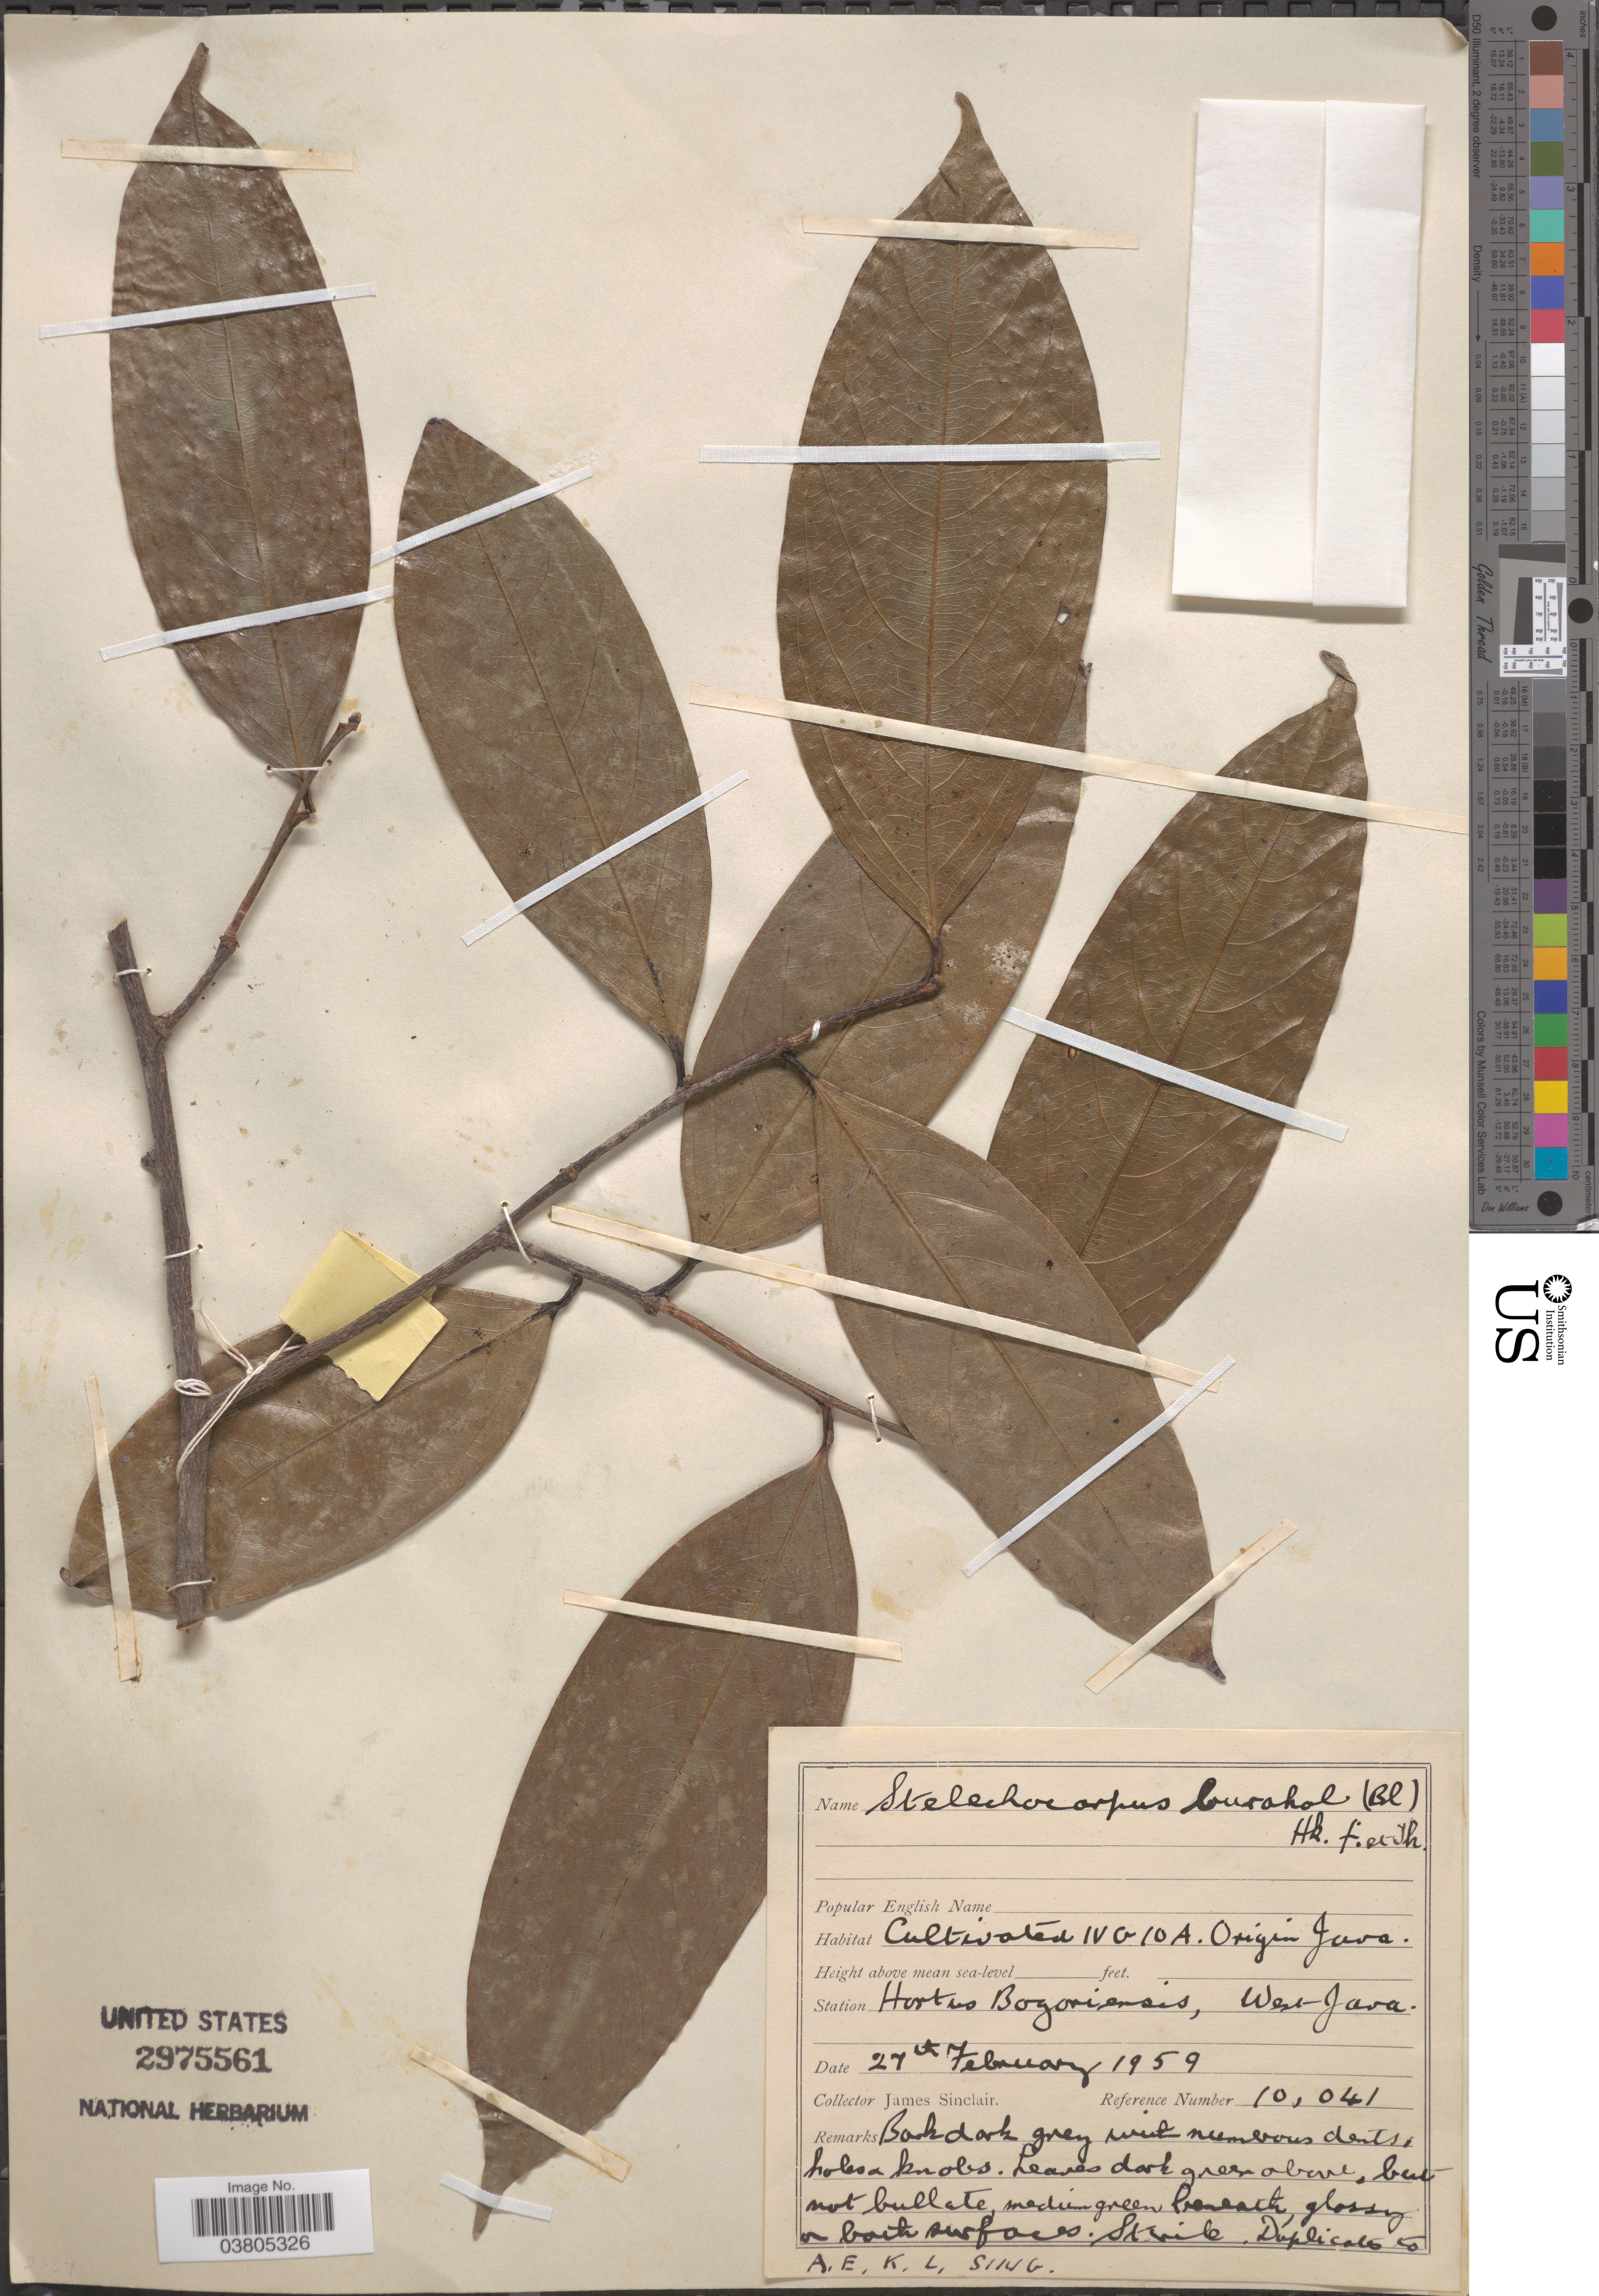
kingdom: Plantae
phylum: Tracheophyta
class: Magnoliopsida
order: Magnoliales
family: Annonaceae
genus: Stelechocarpus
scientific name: Stelechocarpus burahol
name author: Hook. f. & Thomson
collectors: J. Sinclair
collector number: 10041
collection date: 1959-02-27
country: Indonesia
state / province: Java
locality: Station Hortus Bogoriensis, West Java.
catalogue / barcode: US 2975561